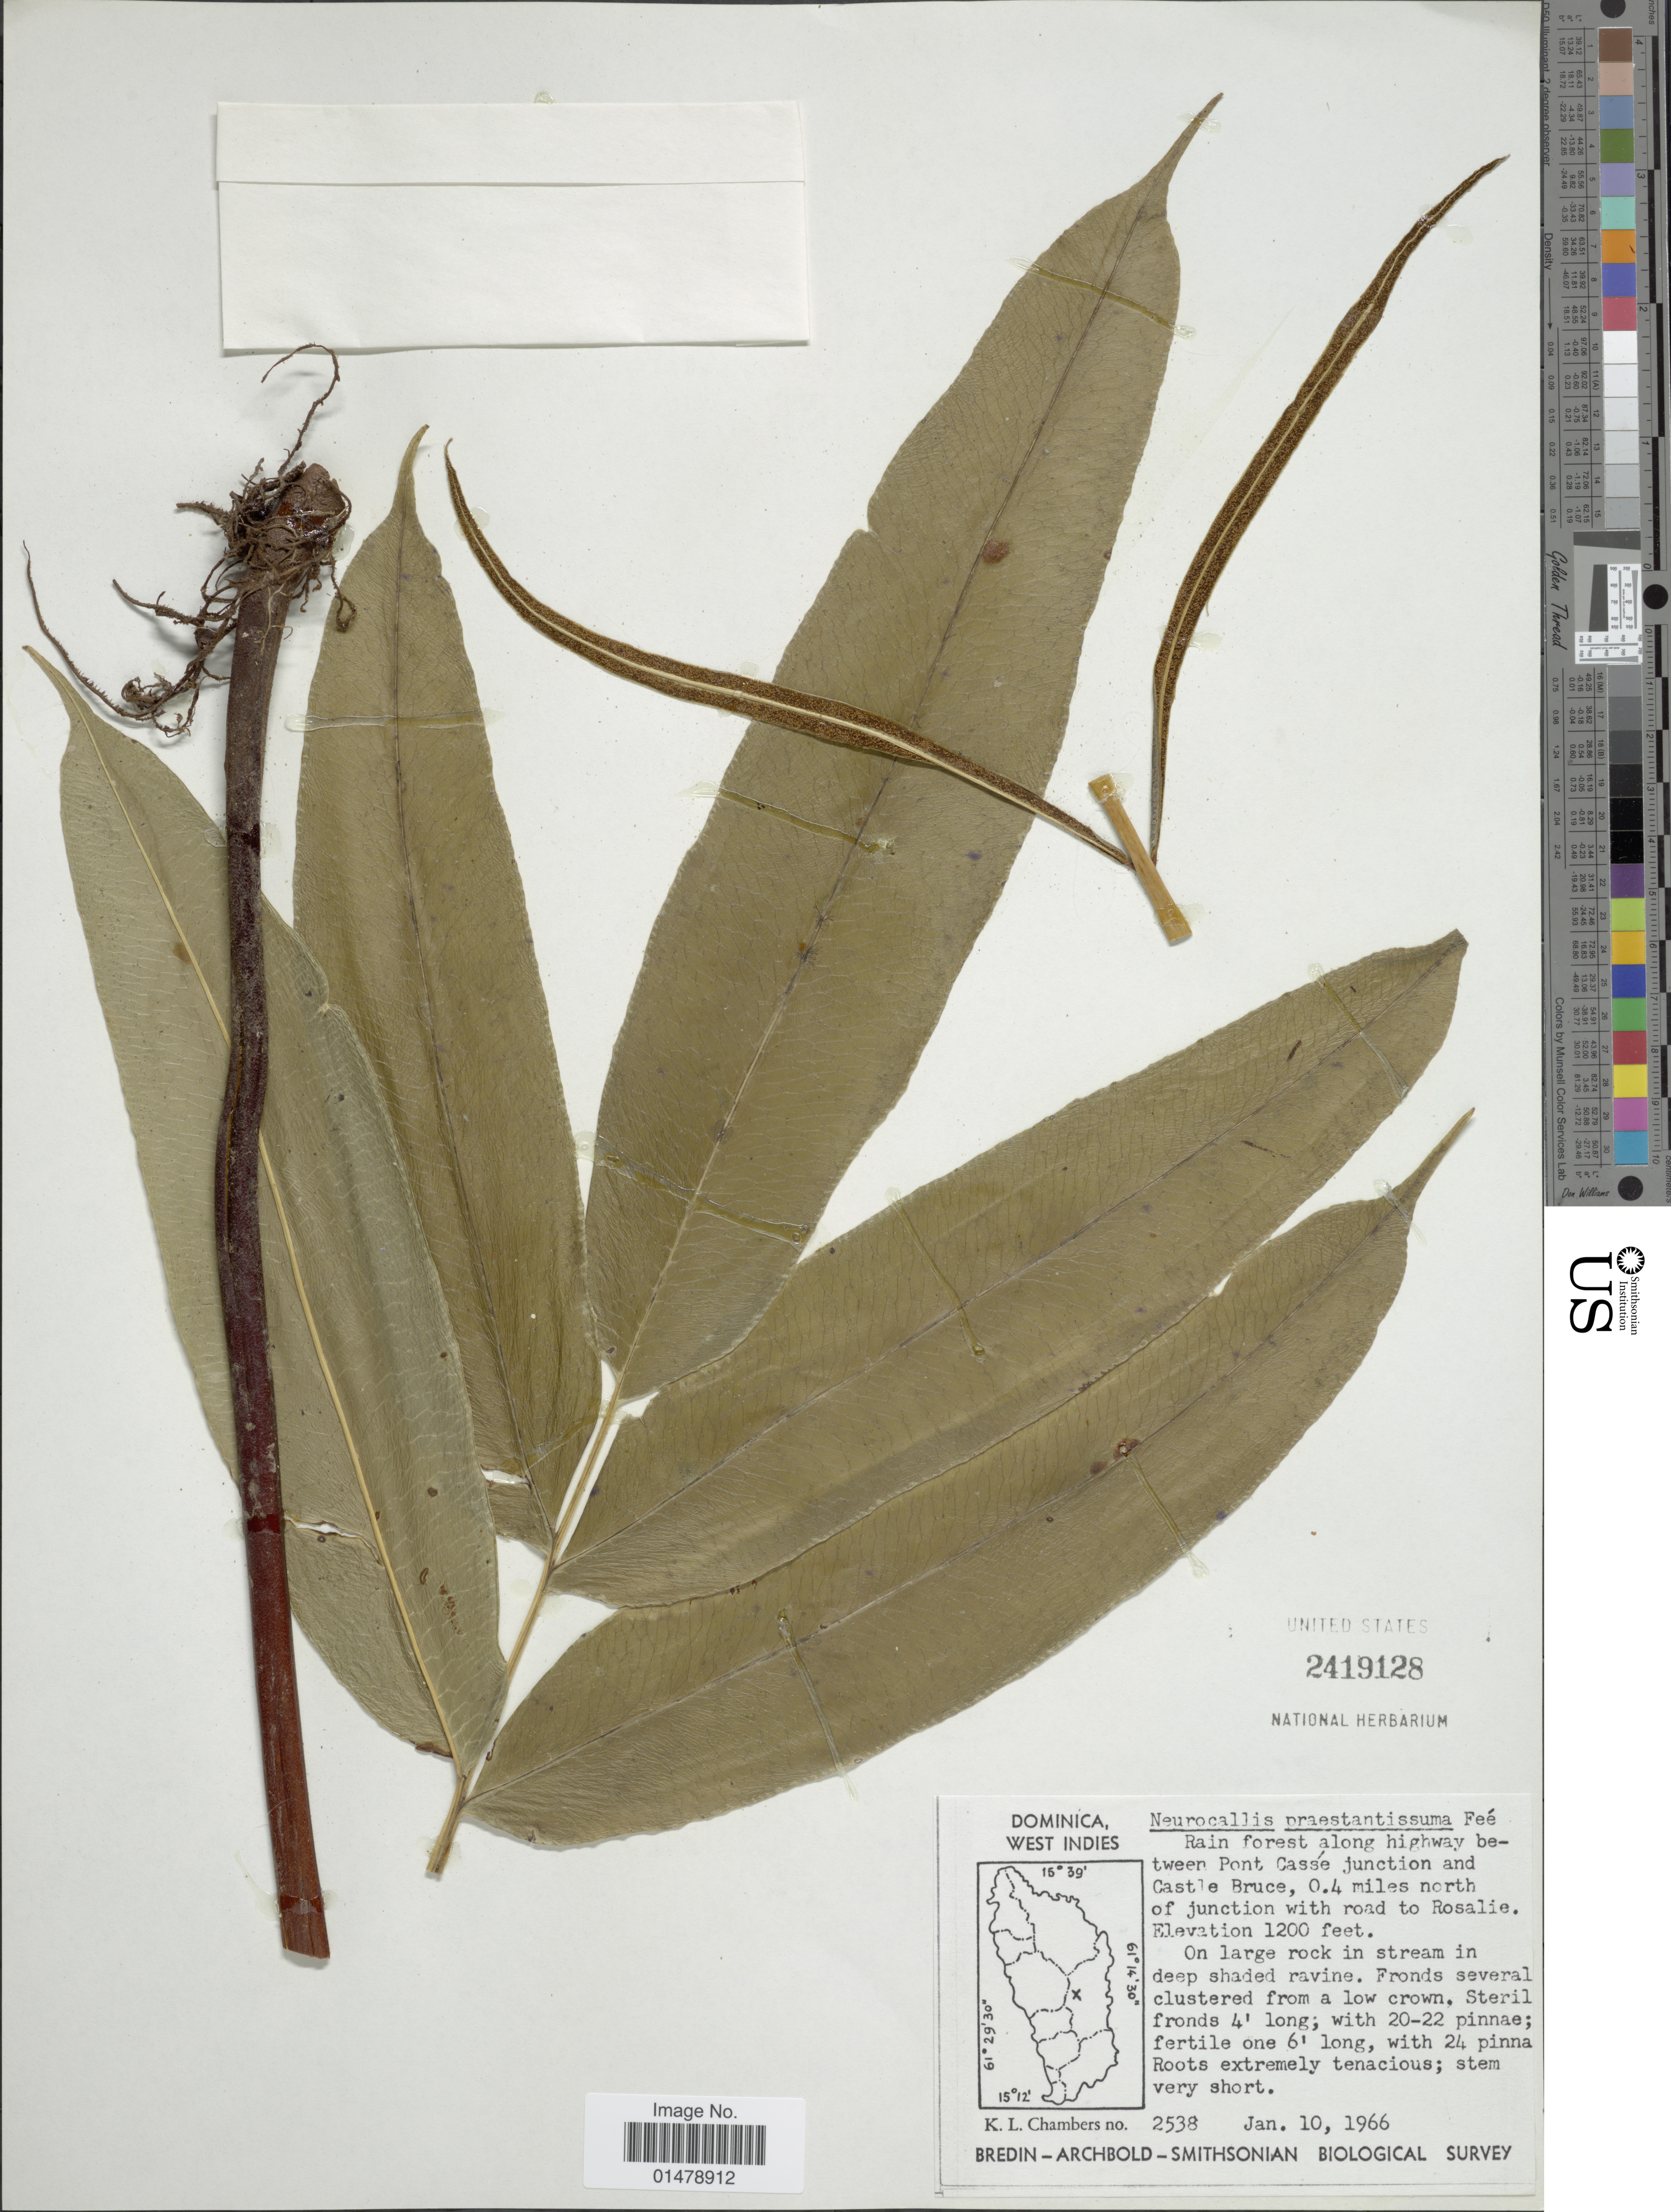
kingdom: Plantae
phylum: Tracheophyta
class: Polypodiopsida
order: Polypodiales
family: Pteridaceae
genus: Pteris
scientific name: Pteris praestantissima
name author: (Bory ex Fée) Christenh.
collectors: K. Chambers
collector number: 2538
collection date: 1966-01-10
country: Dominica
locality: West Indies. Along highway between Pont Casse junction and Castle Bruce, 0.4 miles north of junction with road to Rosalie.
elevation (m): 366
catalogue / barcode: US 2419128